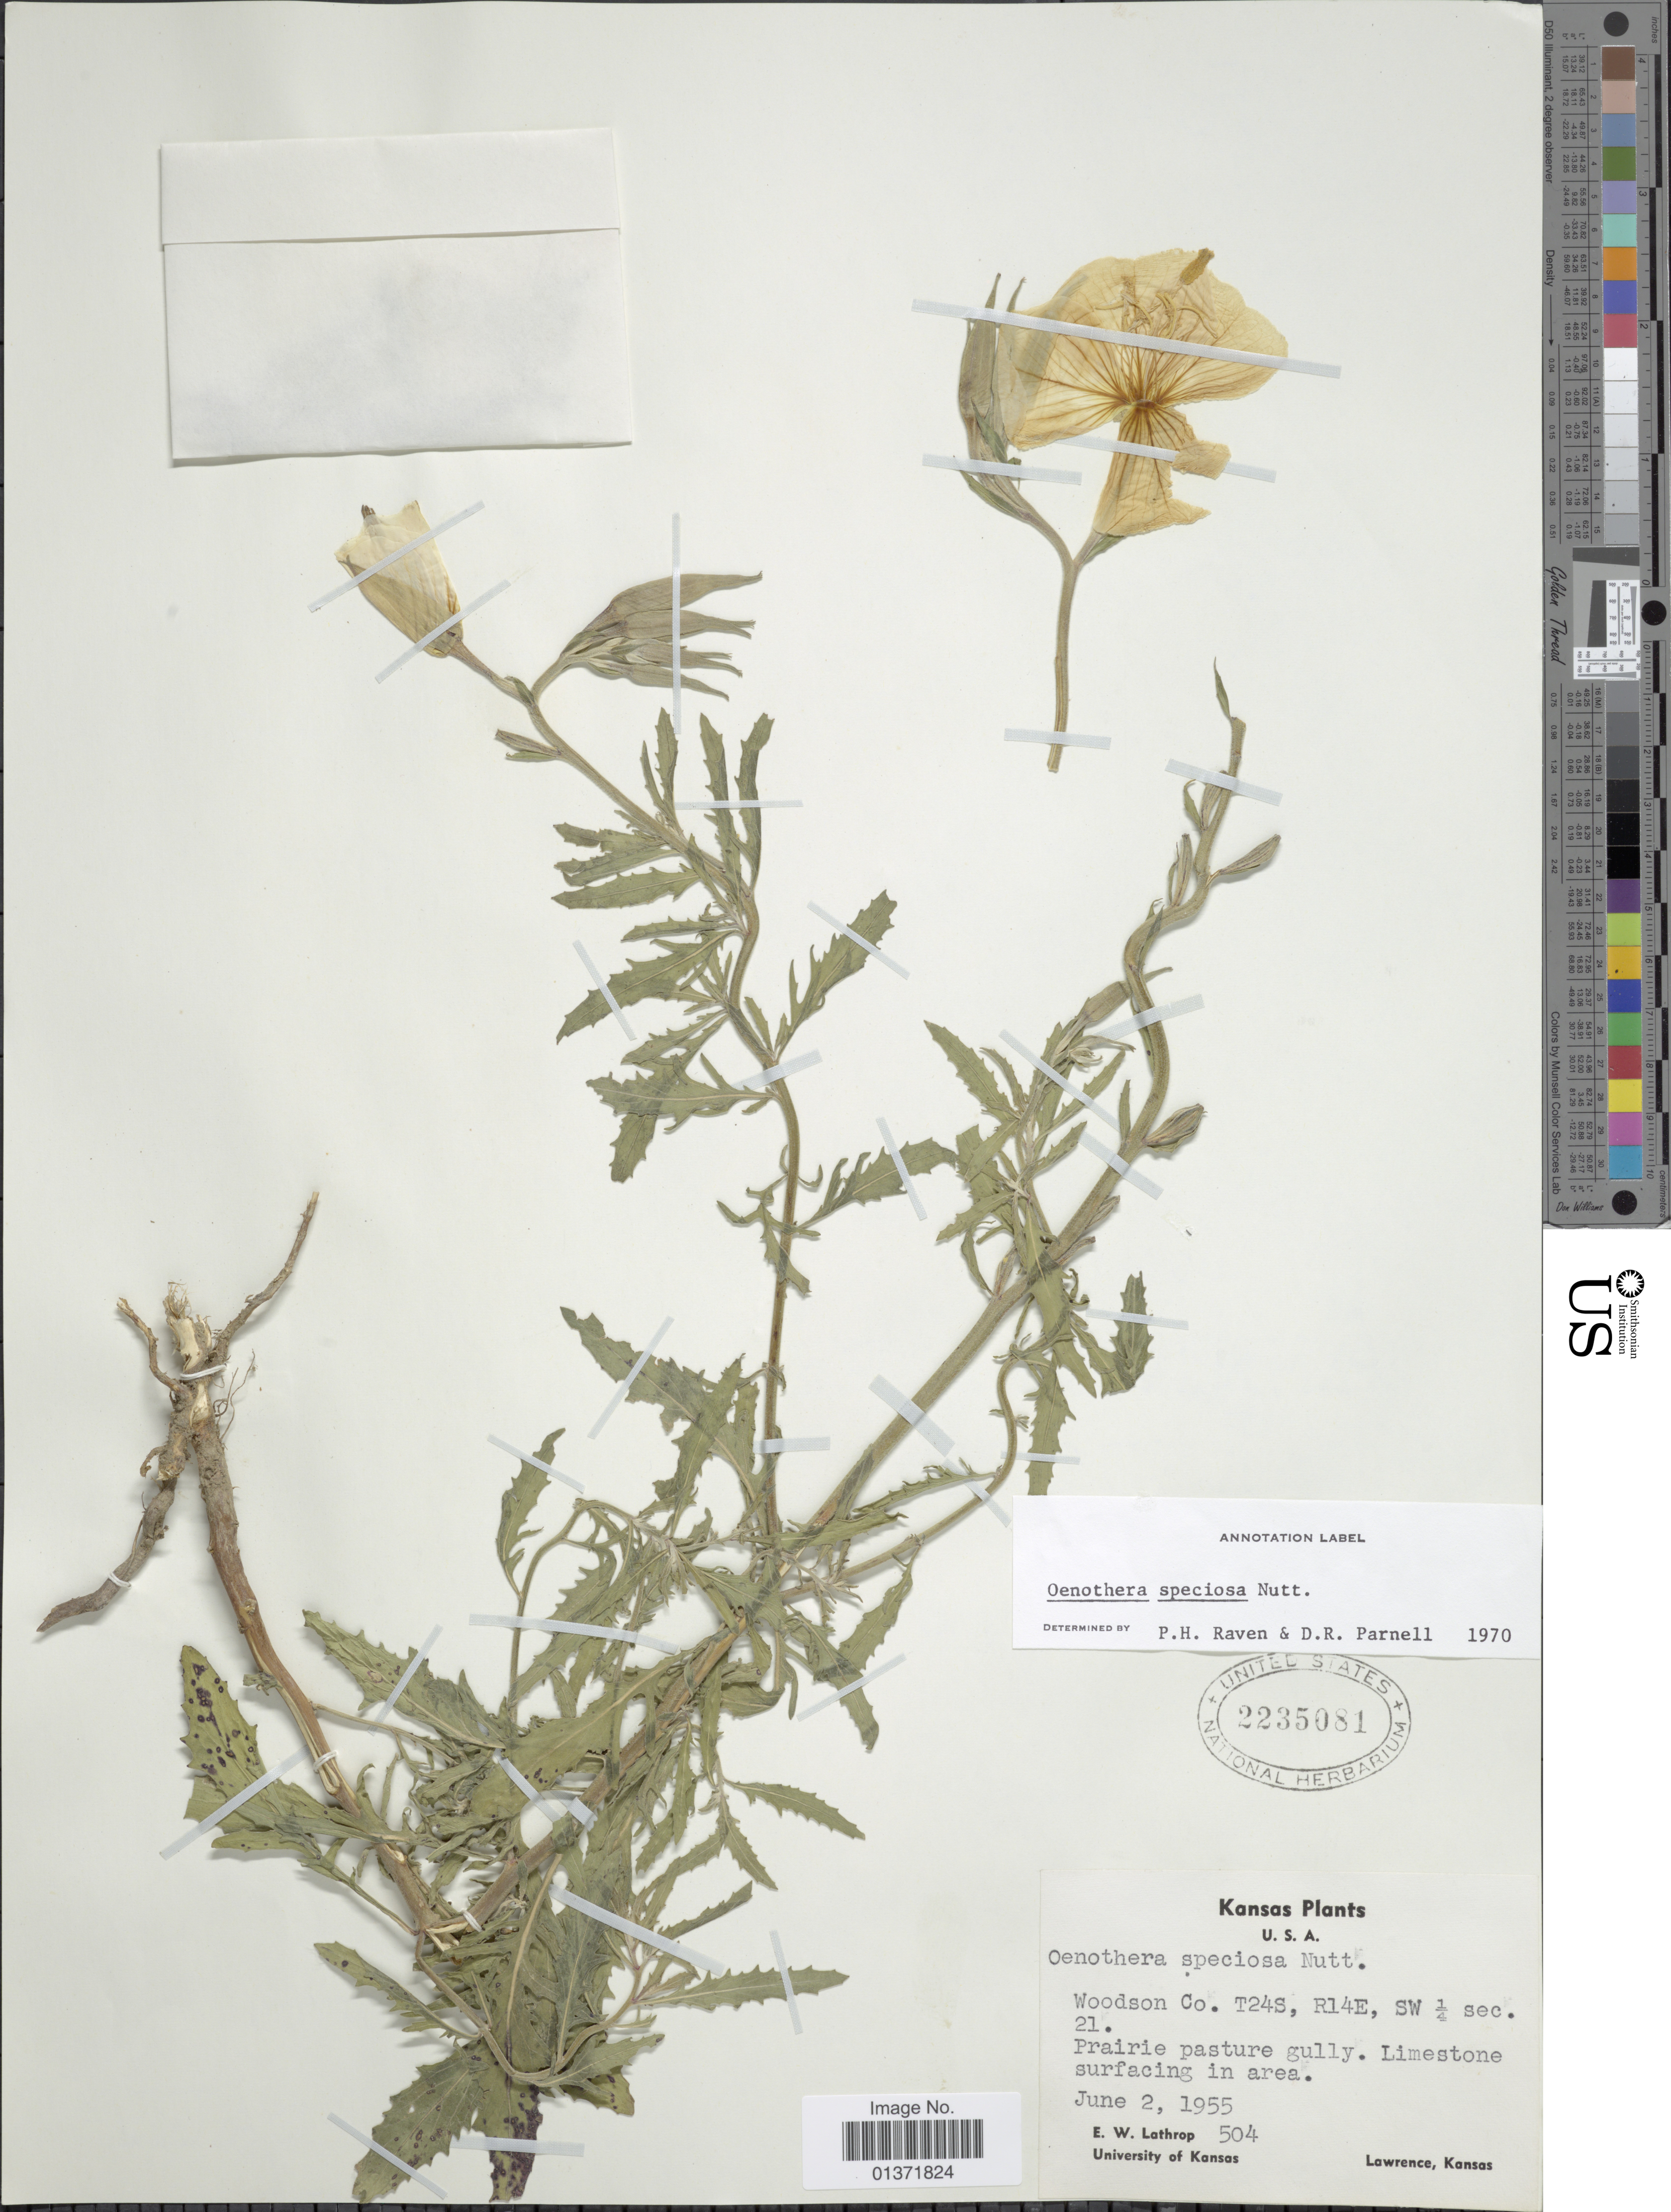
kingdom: Plantae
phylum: Tracheophyta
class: Magnoliopsida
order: Myrtales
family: Onagraceae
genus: Oenothera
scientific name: Oenothera speciosa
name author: Nutt.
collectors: E. W. Lathrop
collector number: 504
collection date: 1955-06-02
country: United States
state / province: Kansas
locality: Woodson Co. T24S, R14E, SW ¼ sec. 21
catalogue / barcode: US 2235081